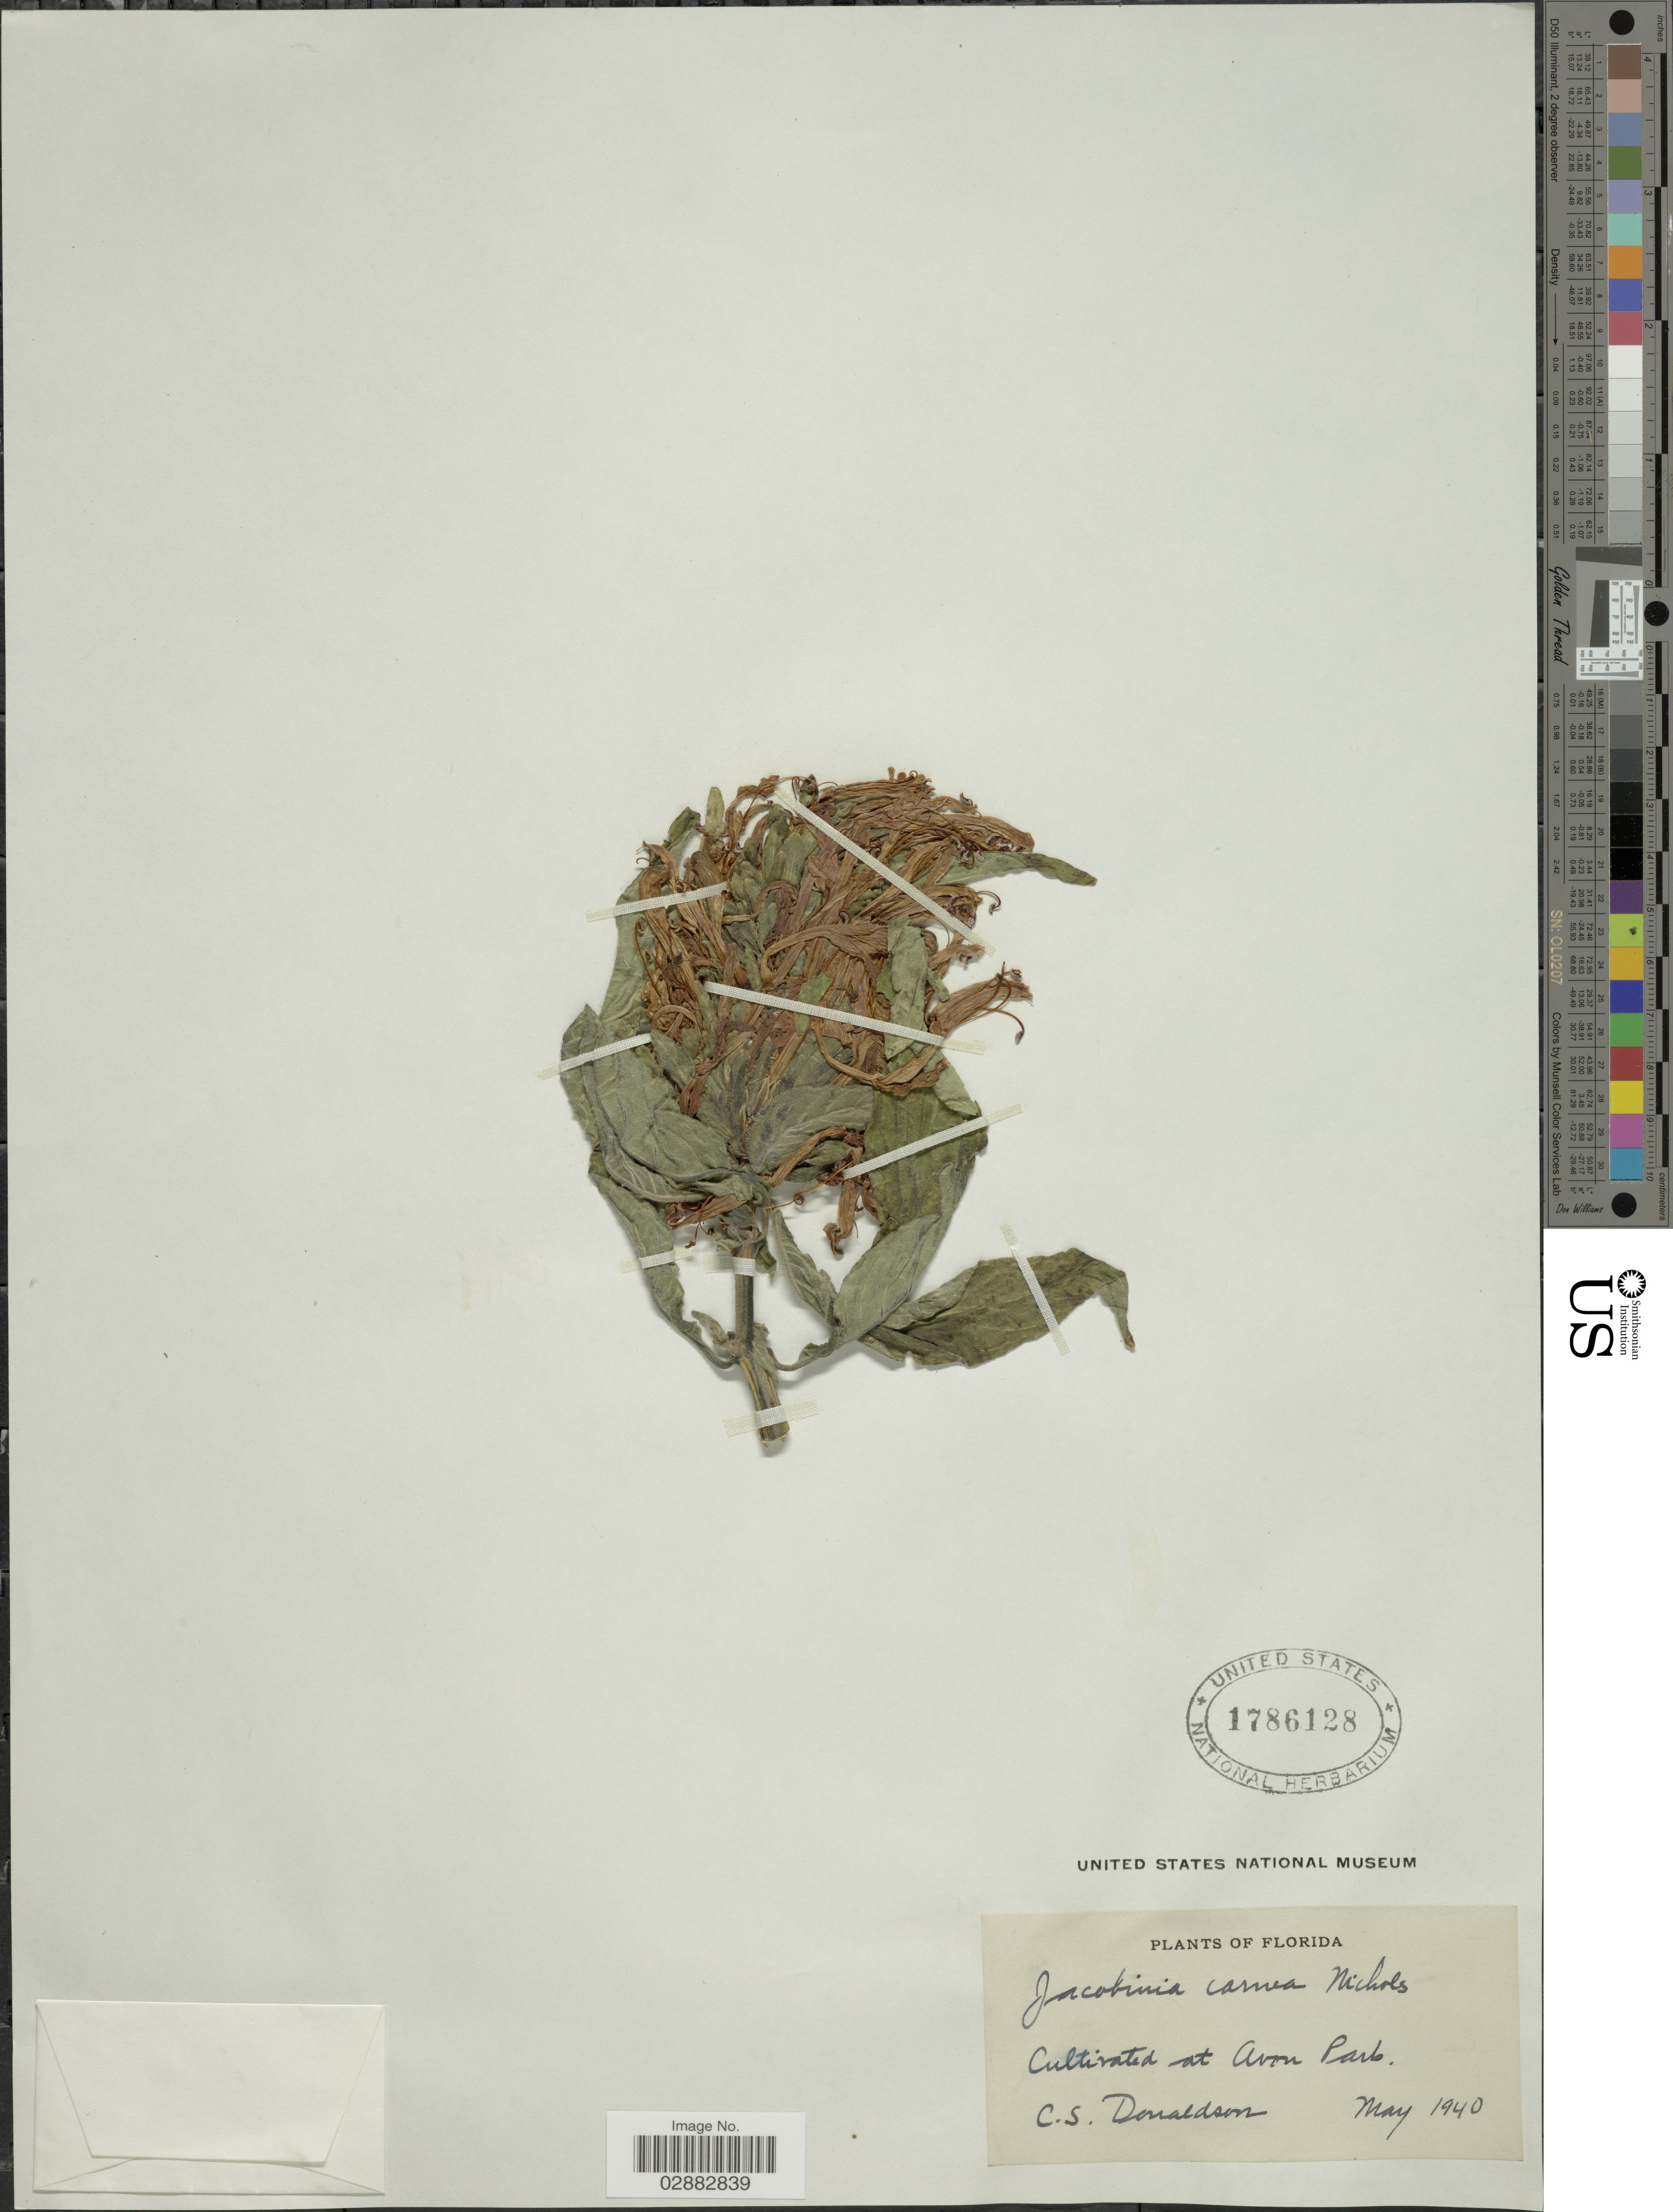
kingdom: Plantae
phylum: Tracheophyta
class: Magnoliopsida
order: Lamiales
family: Acanthaceae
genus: Jacobinia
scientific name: Jacobinia magnifica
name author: (Nees) Lindau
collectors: C. Donaldson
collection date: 1940-05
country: United States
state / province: Florida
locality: Cultivated at Aron Park.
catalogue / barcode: US 1786128